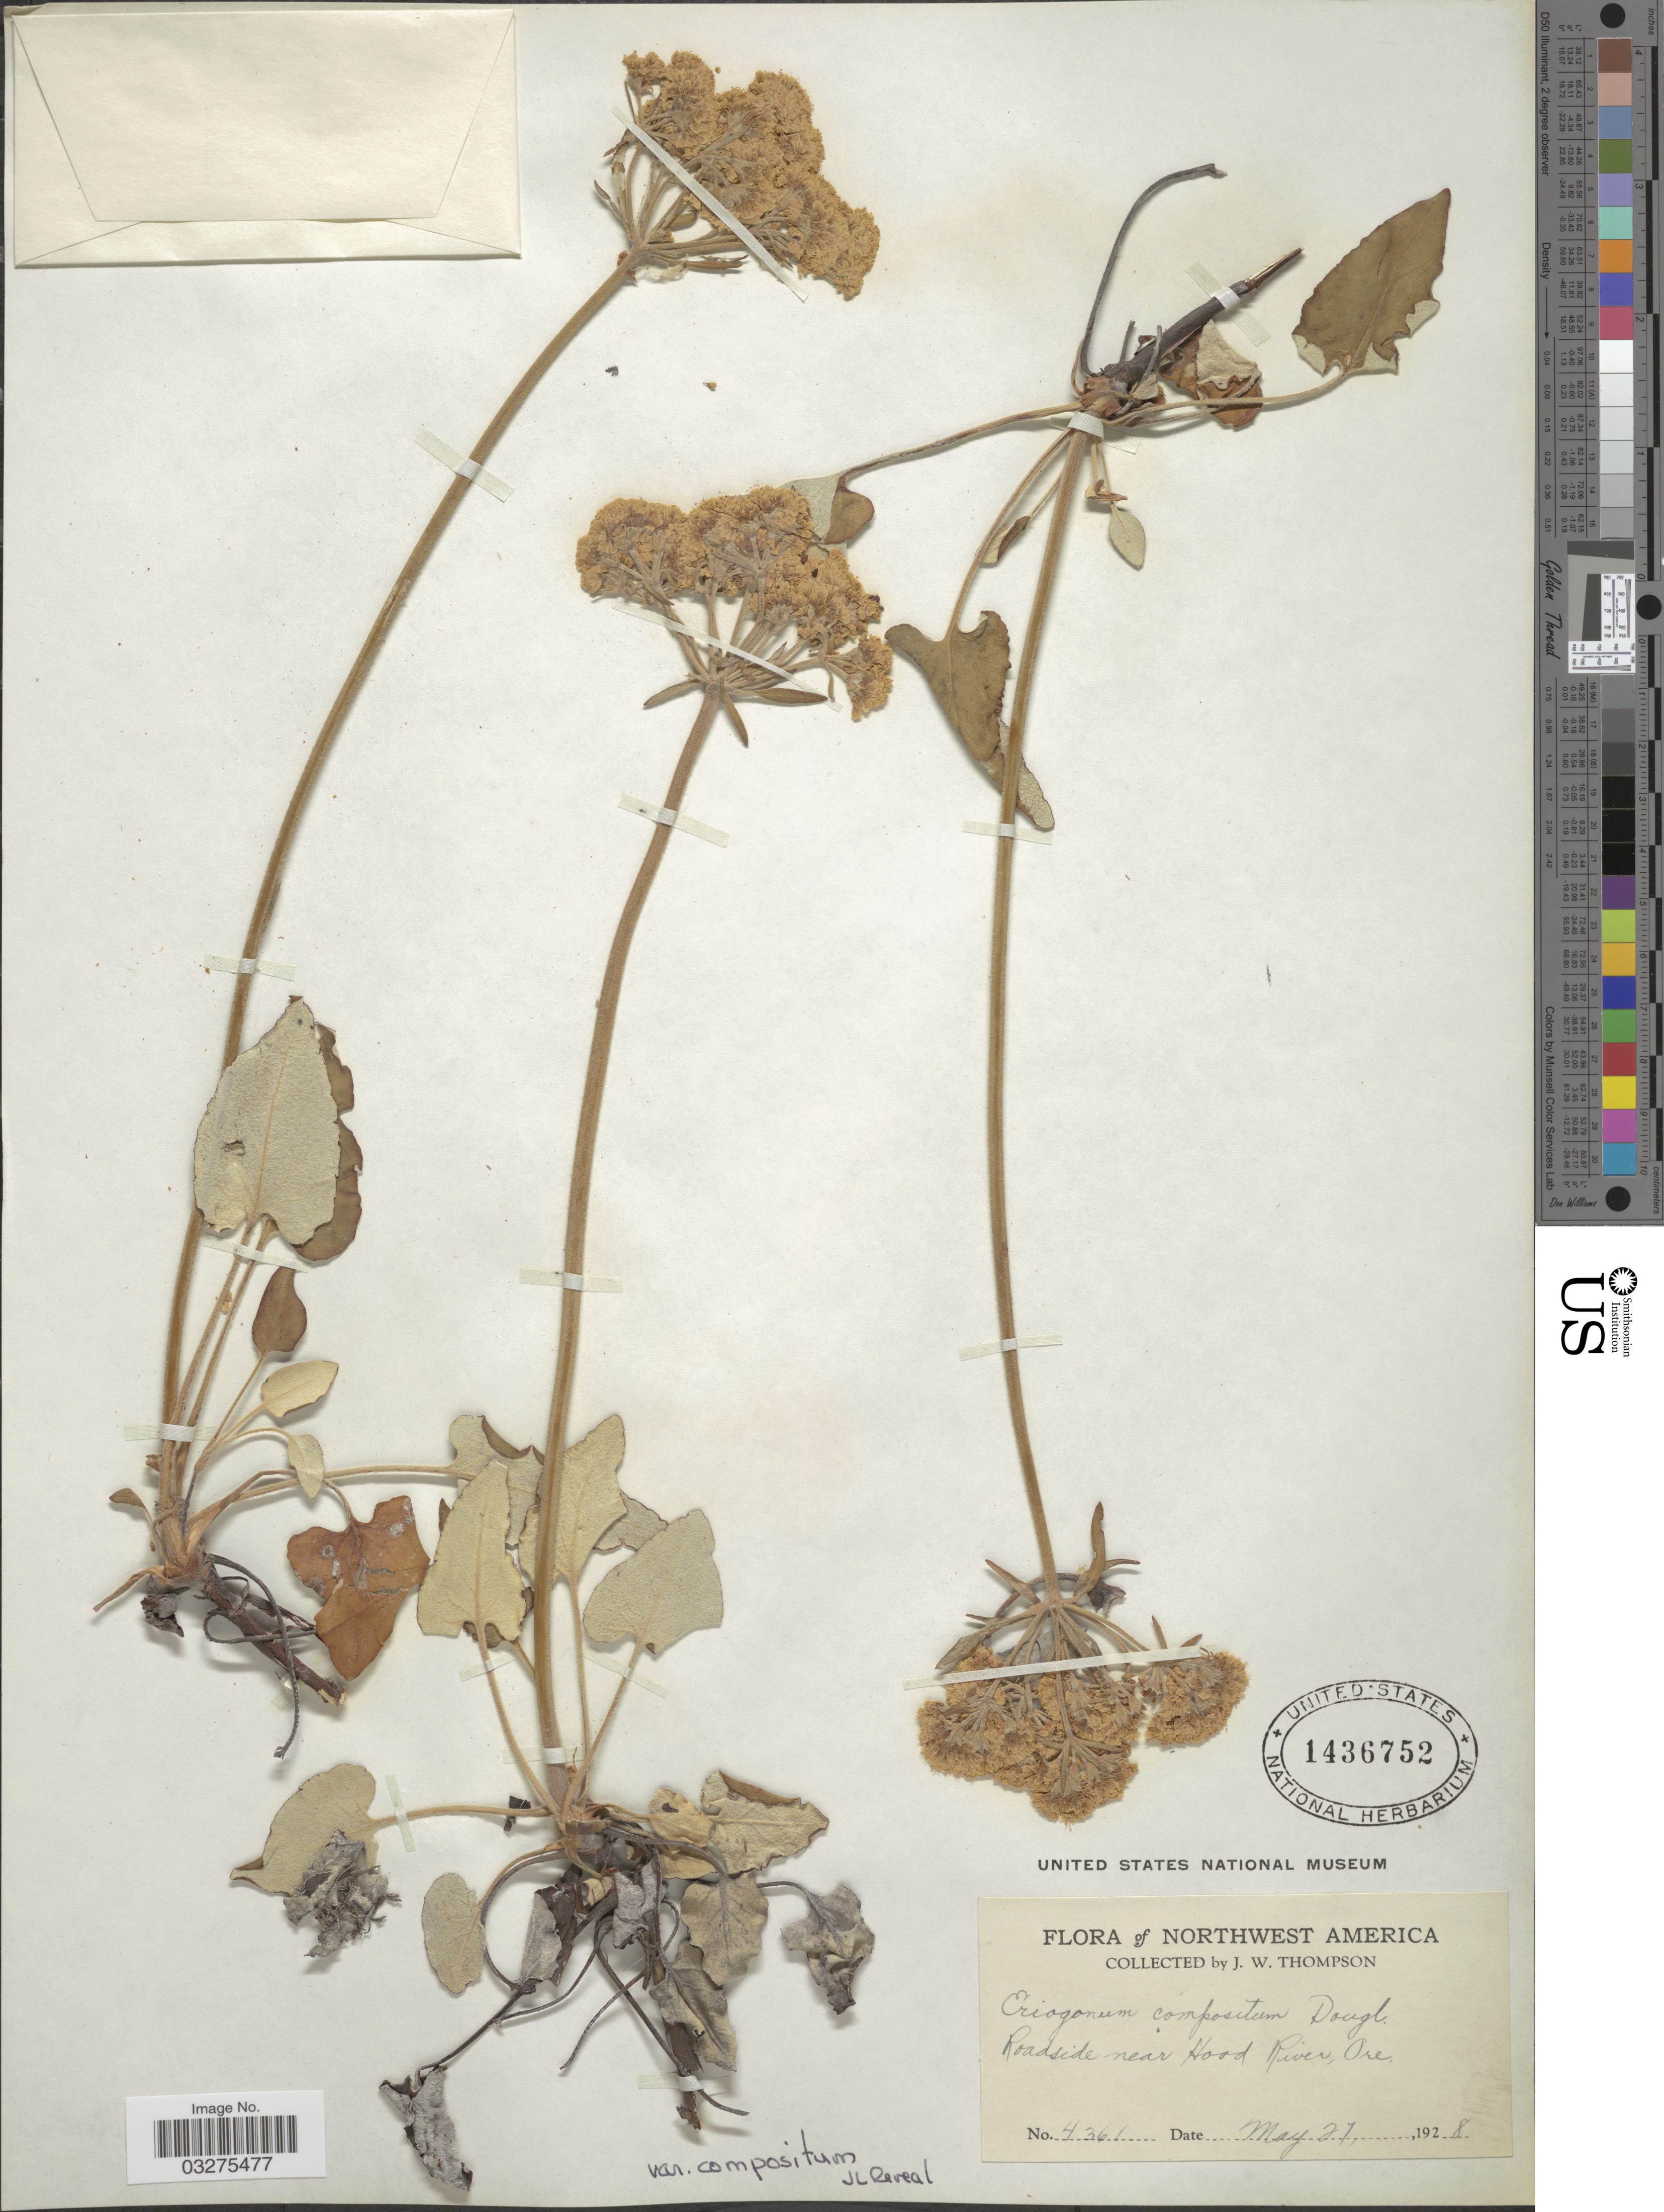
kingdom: Plantae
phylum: Tracheophyta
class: Magnoliopsida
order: Caryophyllales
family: Polygonaceae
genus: Eriogonum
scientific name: Eriogonum compositum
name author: Douglas ex Benth.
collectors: J. Thompson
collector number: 4361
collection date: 1928-05-27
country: United States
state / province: Oregon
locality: Northwest America. Roadside near Hood River.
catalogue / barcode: US 1436752